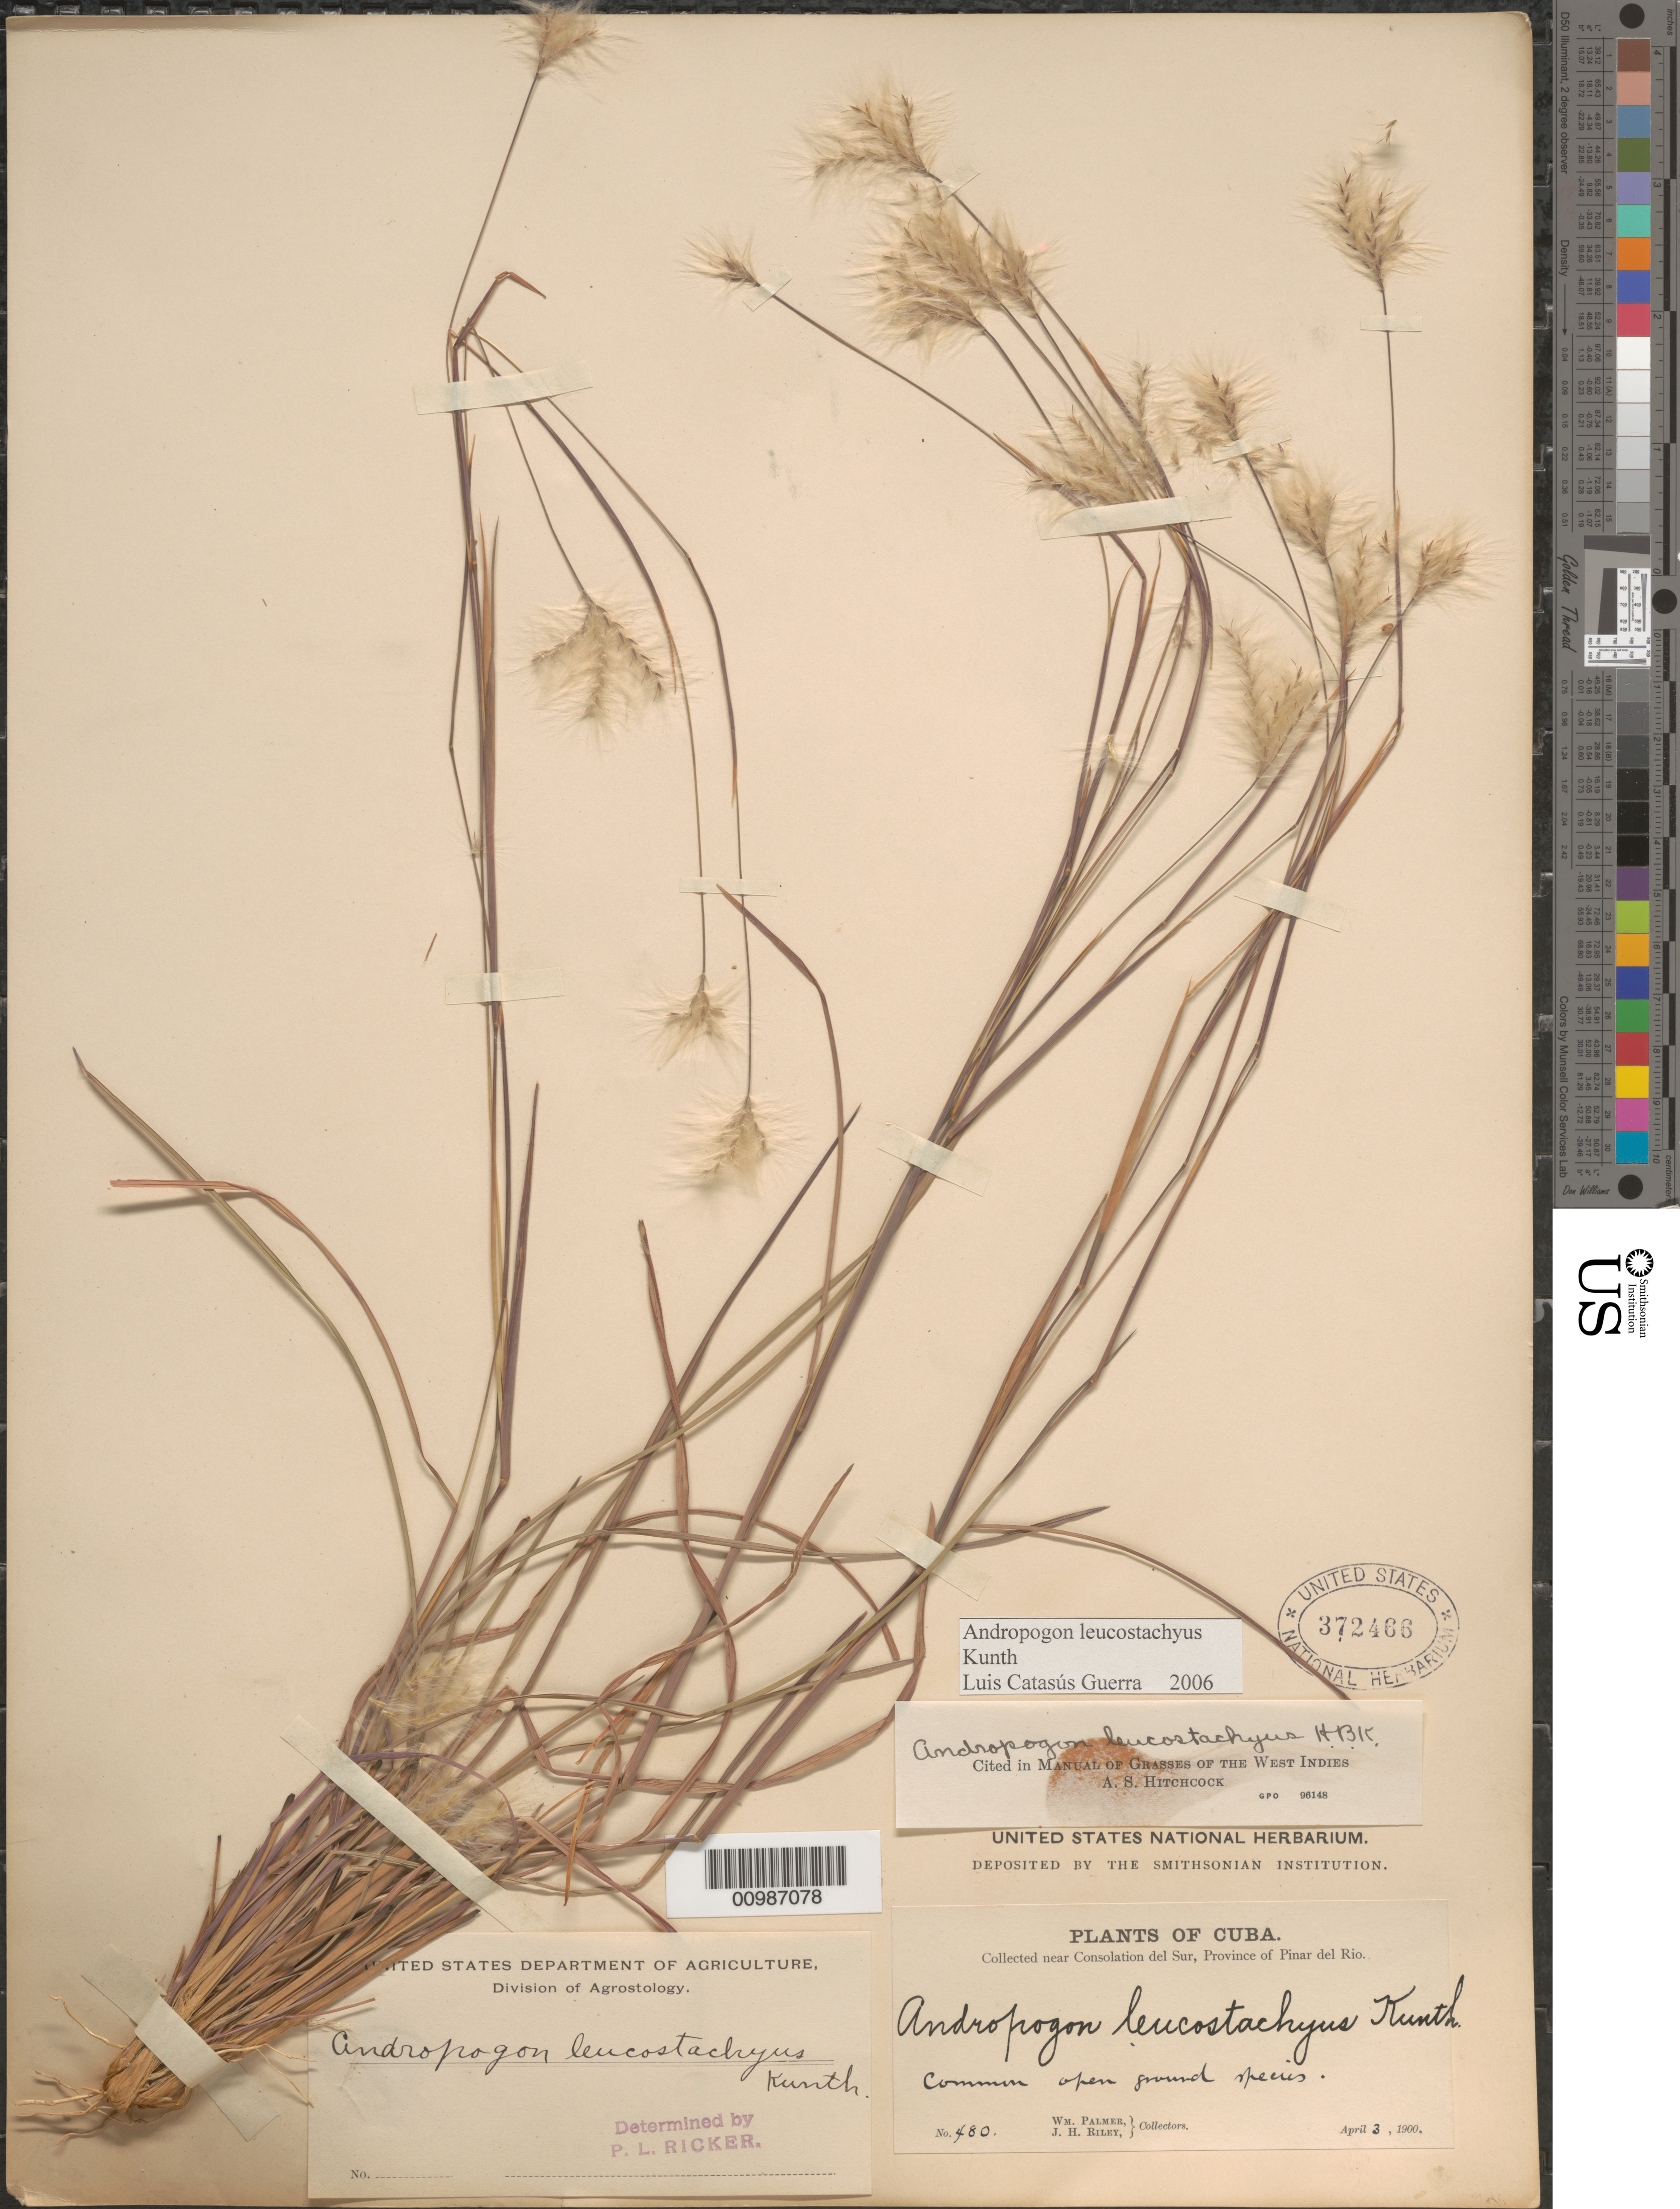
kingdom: Plantae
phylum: Tracheophyta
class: Liliopsida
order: Poales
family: Poaceae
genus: Andropogon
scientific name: Andropogon leucostachyus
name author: Kunth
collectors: W. Palmer & J. H. Riley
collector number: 480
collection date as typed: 03 Apr 1900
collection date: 1900-04-03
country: Cuba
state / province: Pinar del Rio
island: Cuba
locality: near Consolation del Sur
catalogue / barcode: US 372466